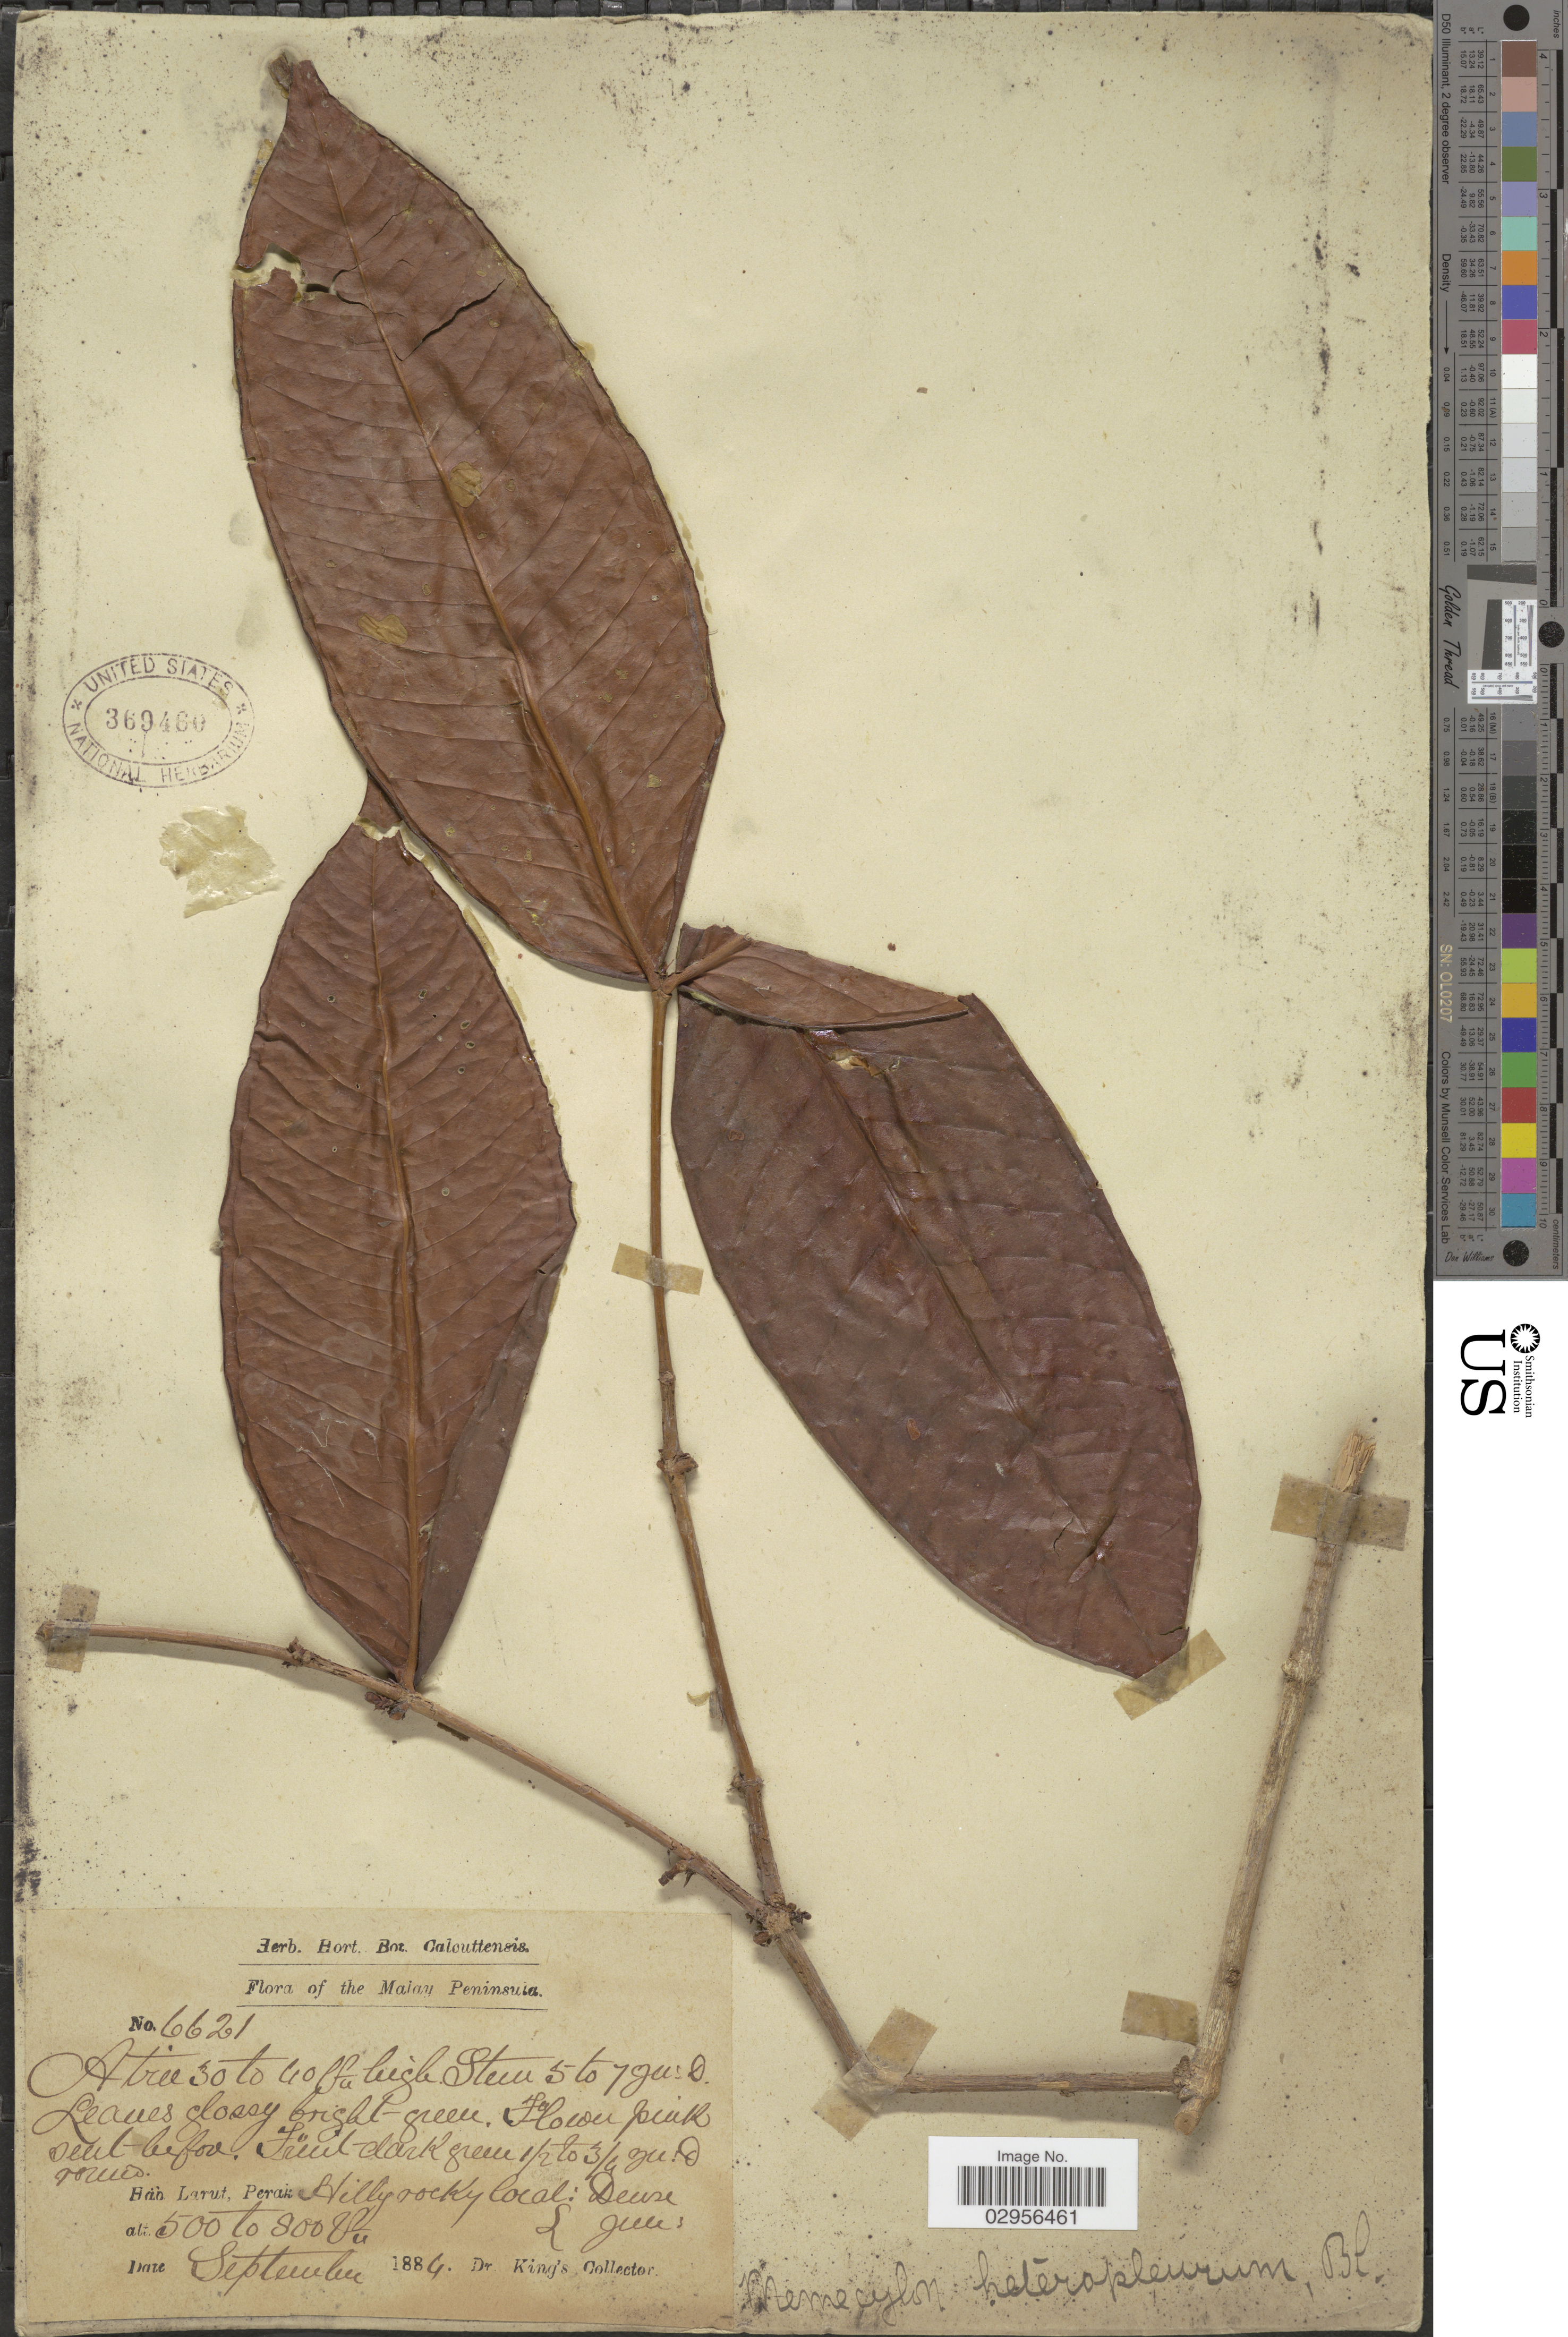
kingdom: Plantae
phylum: Tracheophyta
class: Magnoliopsida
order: Myrtales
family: Melastomataceae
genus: Memecylon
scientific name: Memecylon heteropleurum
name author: Blume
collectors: Dr. King's collector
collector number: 6621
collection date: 1884-09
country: Malaysia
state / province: Perak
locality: Malay Peninsula, Háò Larut, Perak.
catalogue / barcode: US 369460